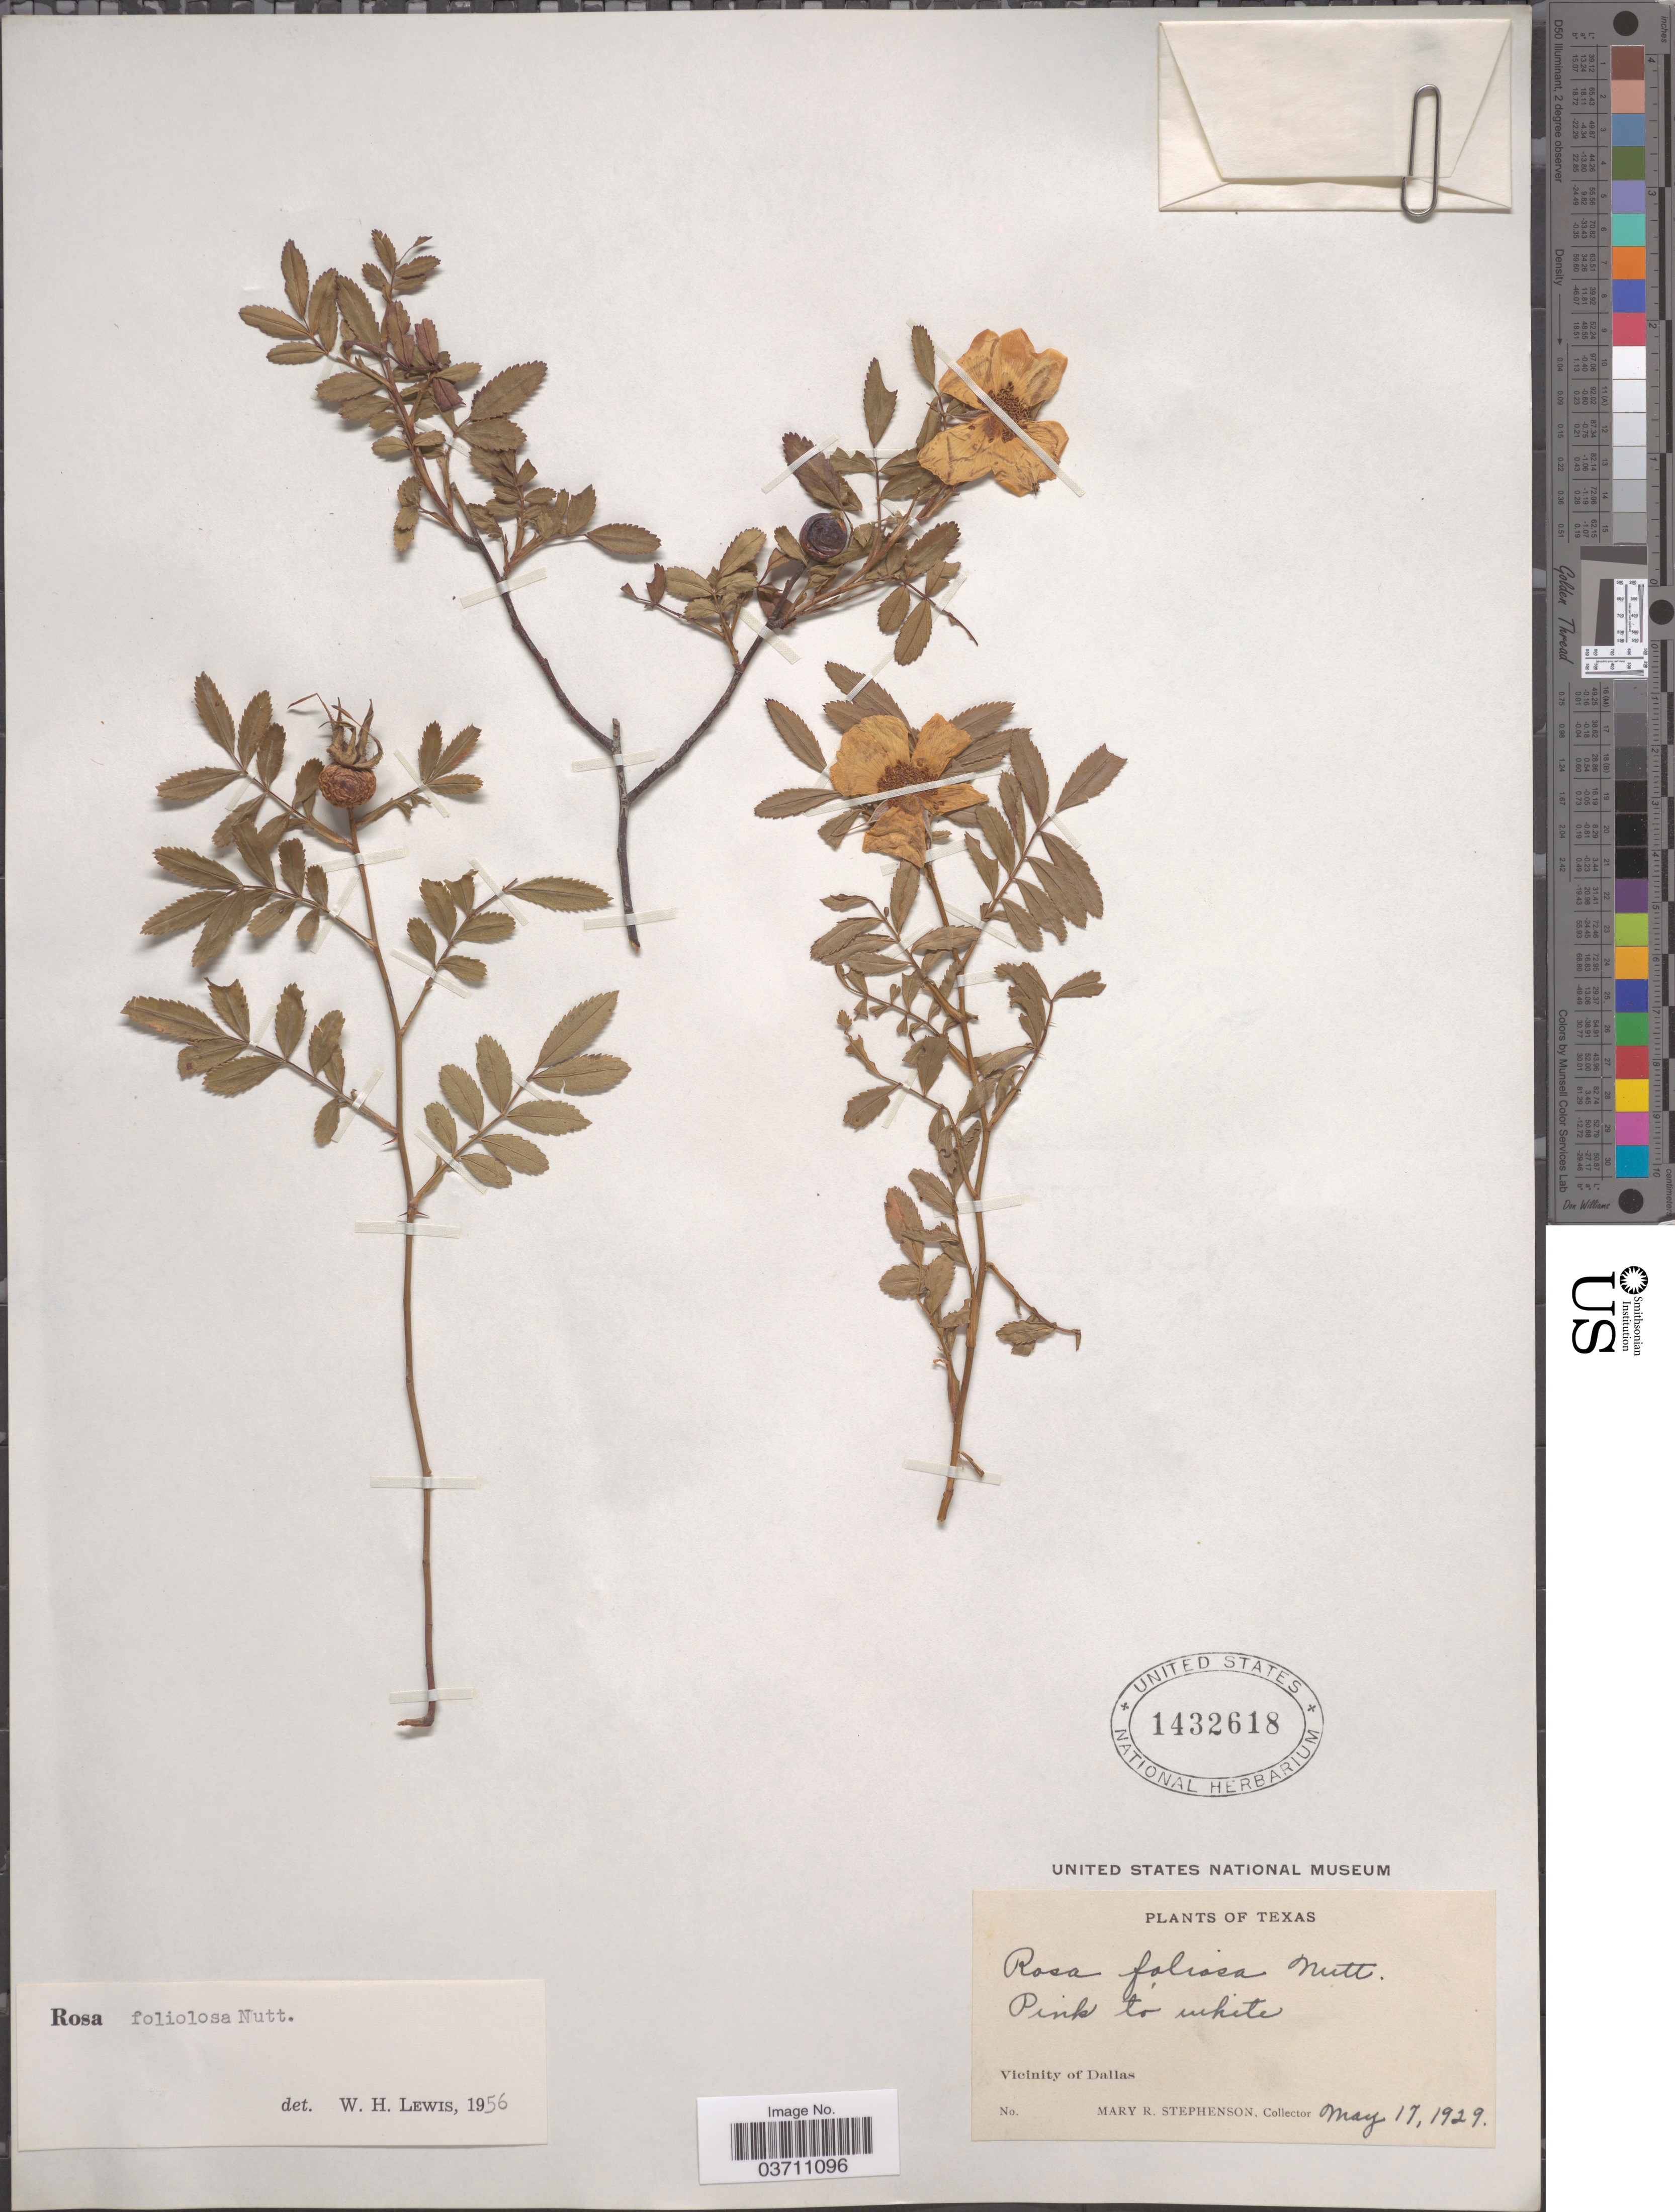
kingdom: Plantae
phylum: Tracheophyta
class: Magnoliopsida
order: Rosales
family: Rosaceae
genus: Rosa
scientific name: Rosa foliolosa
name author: Nutt.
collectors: M. Stephenson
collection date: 1929-05-17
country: United States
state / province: Texas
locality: Vicinity of Dallas.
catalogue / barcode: US 1432618